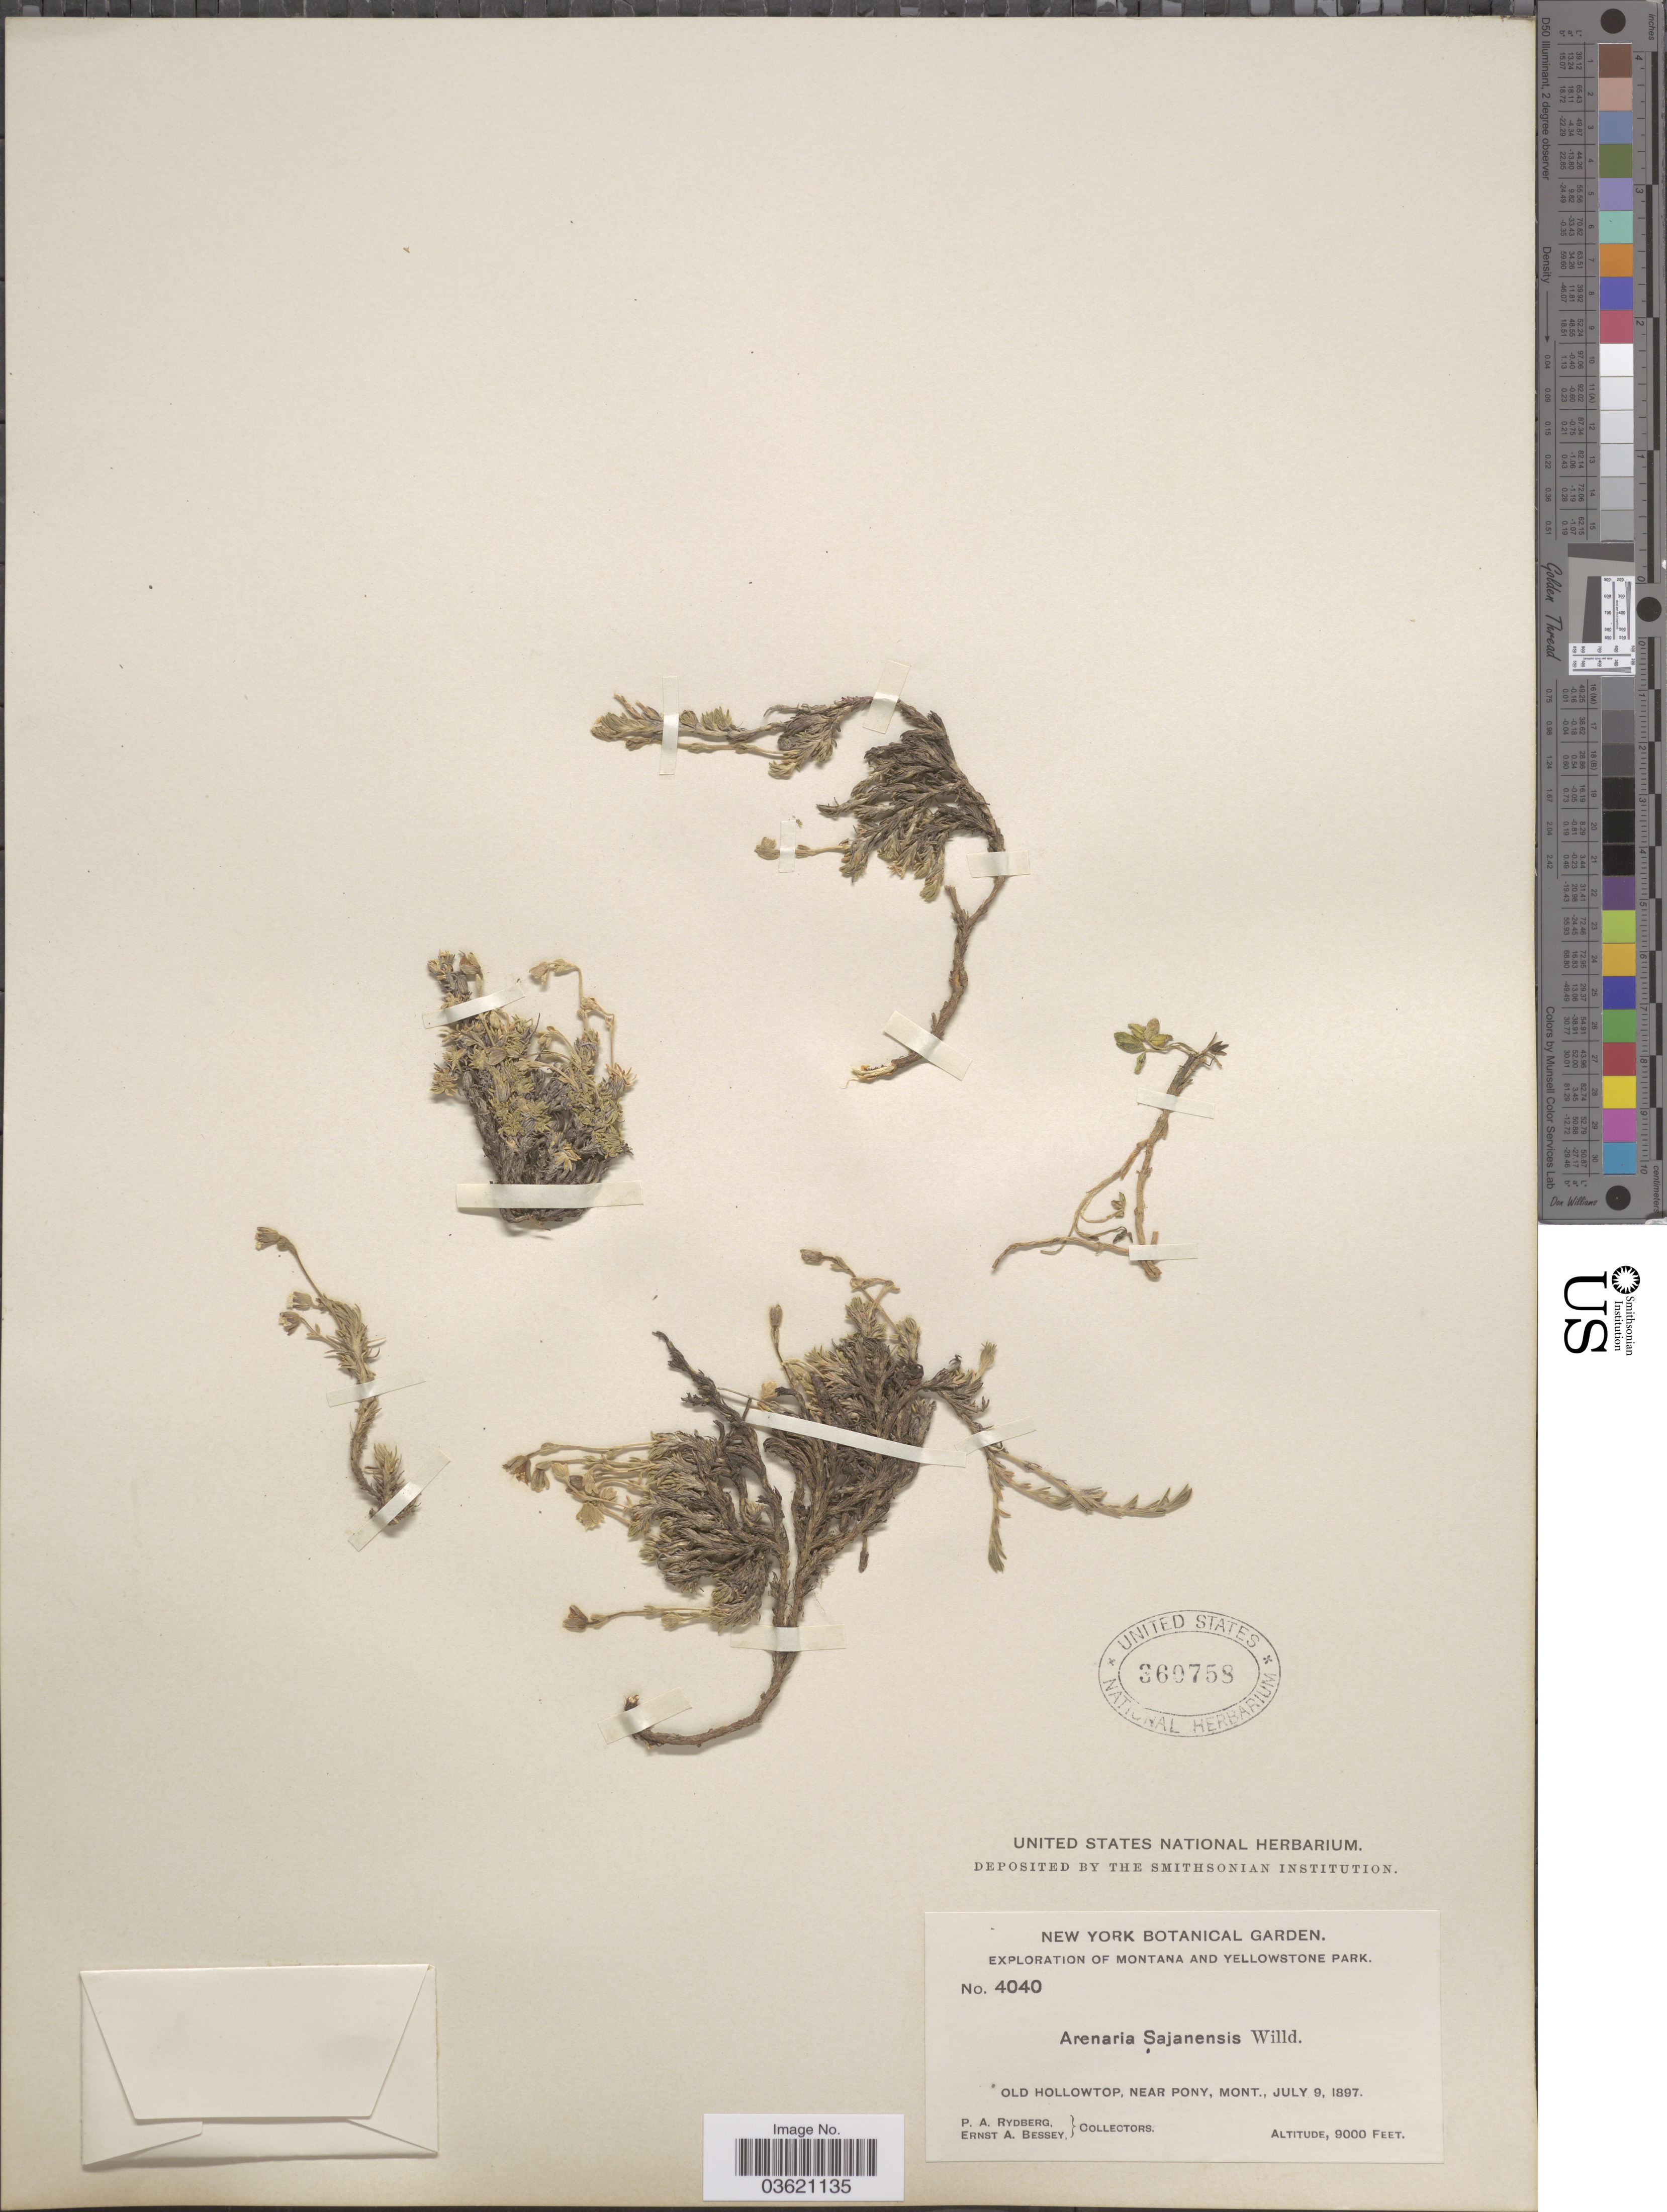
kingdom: Plantae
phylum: Tracheophyta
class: Magnoliopsida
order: Caryophyllales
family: Caryophyllaceae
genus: Cherleria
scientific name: Cherleria obtusiloba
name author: (Rydb.) A.J. Moore & Dillenb.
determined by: Strong, M. T., (US), Smithsonian Institution - National Museum of Natural History (UNITED STATES)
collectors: P. A. Rydberg & E. A. Bessey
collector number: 4040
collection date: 1897-07-09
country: United States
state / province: Montana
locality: Yellowstone Park. Old Hollowtop, near Pony.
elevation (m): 2743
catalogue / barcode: US 360758